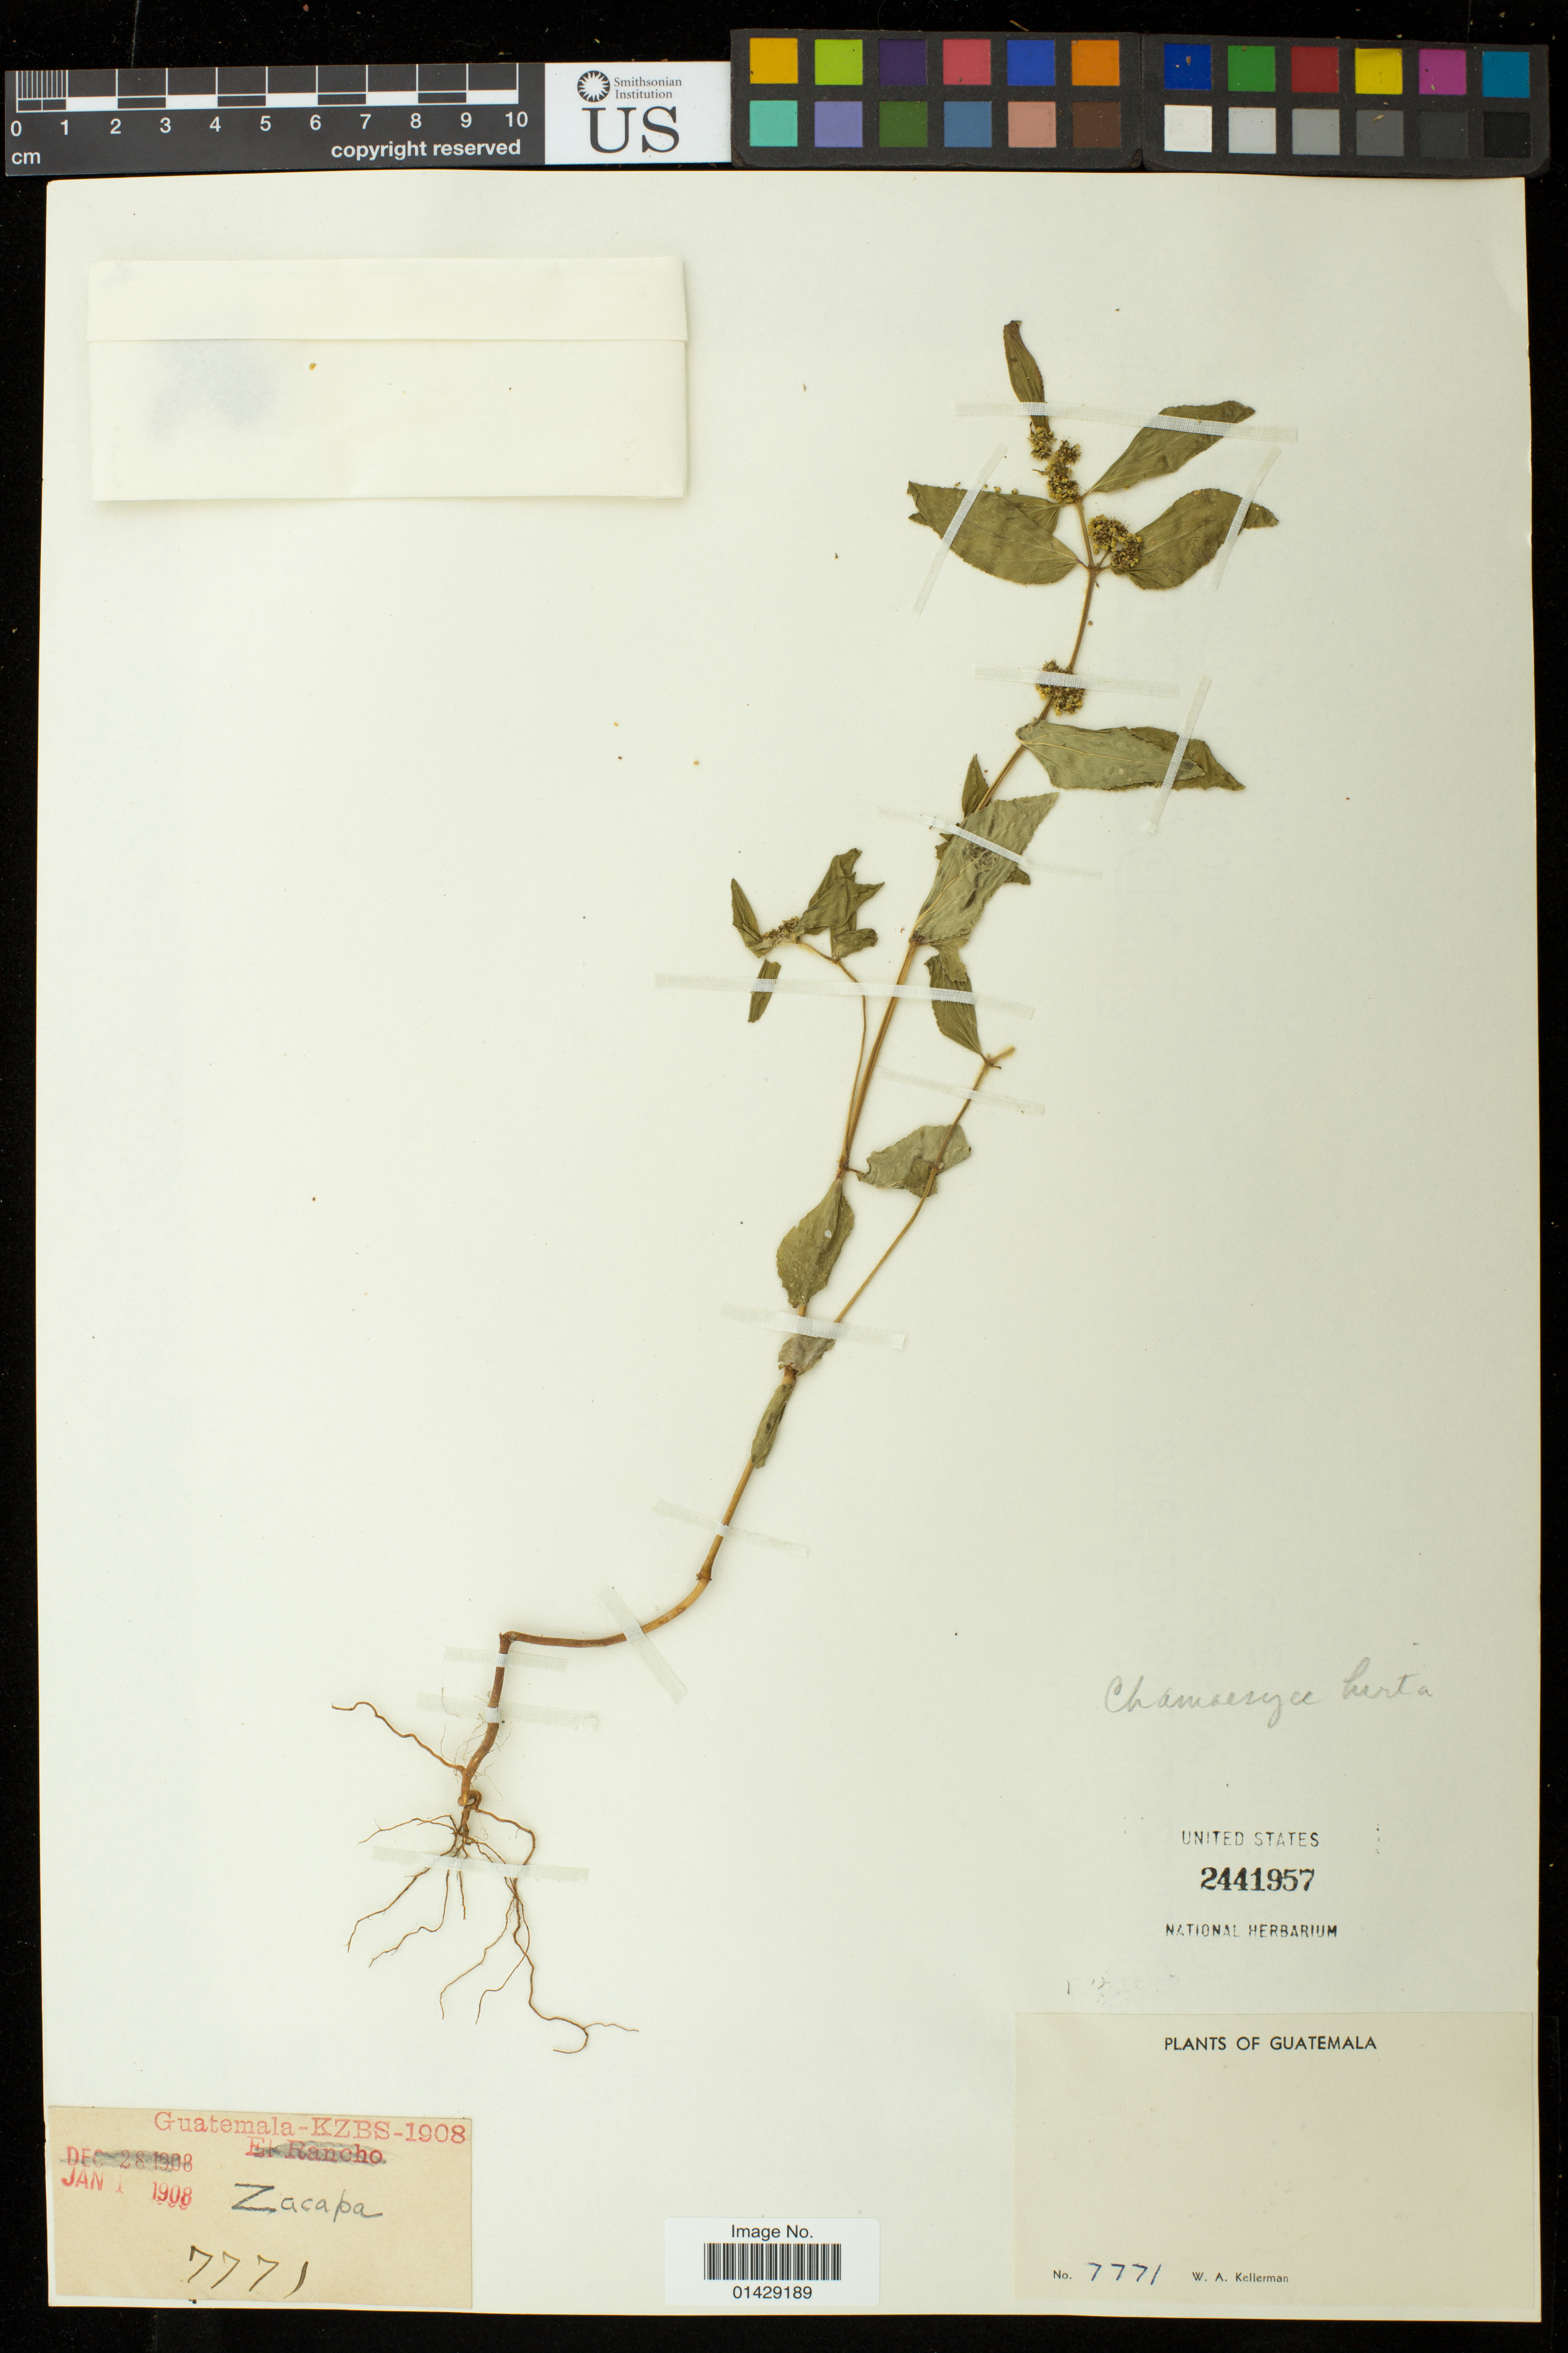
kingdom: Plantae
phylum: Tracheophyta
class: Magnoliopsida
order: Malpighiales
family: Euphorbiaceae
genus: Euphorbia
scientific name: Euphorbia hirta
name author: L.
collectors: W. A. Kellerman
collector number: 7771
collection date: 1908-01-01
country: Guatemala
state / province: Zacapa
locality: Zacapa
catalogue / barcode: US 2441957